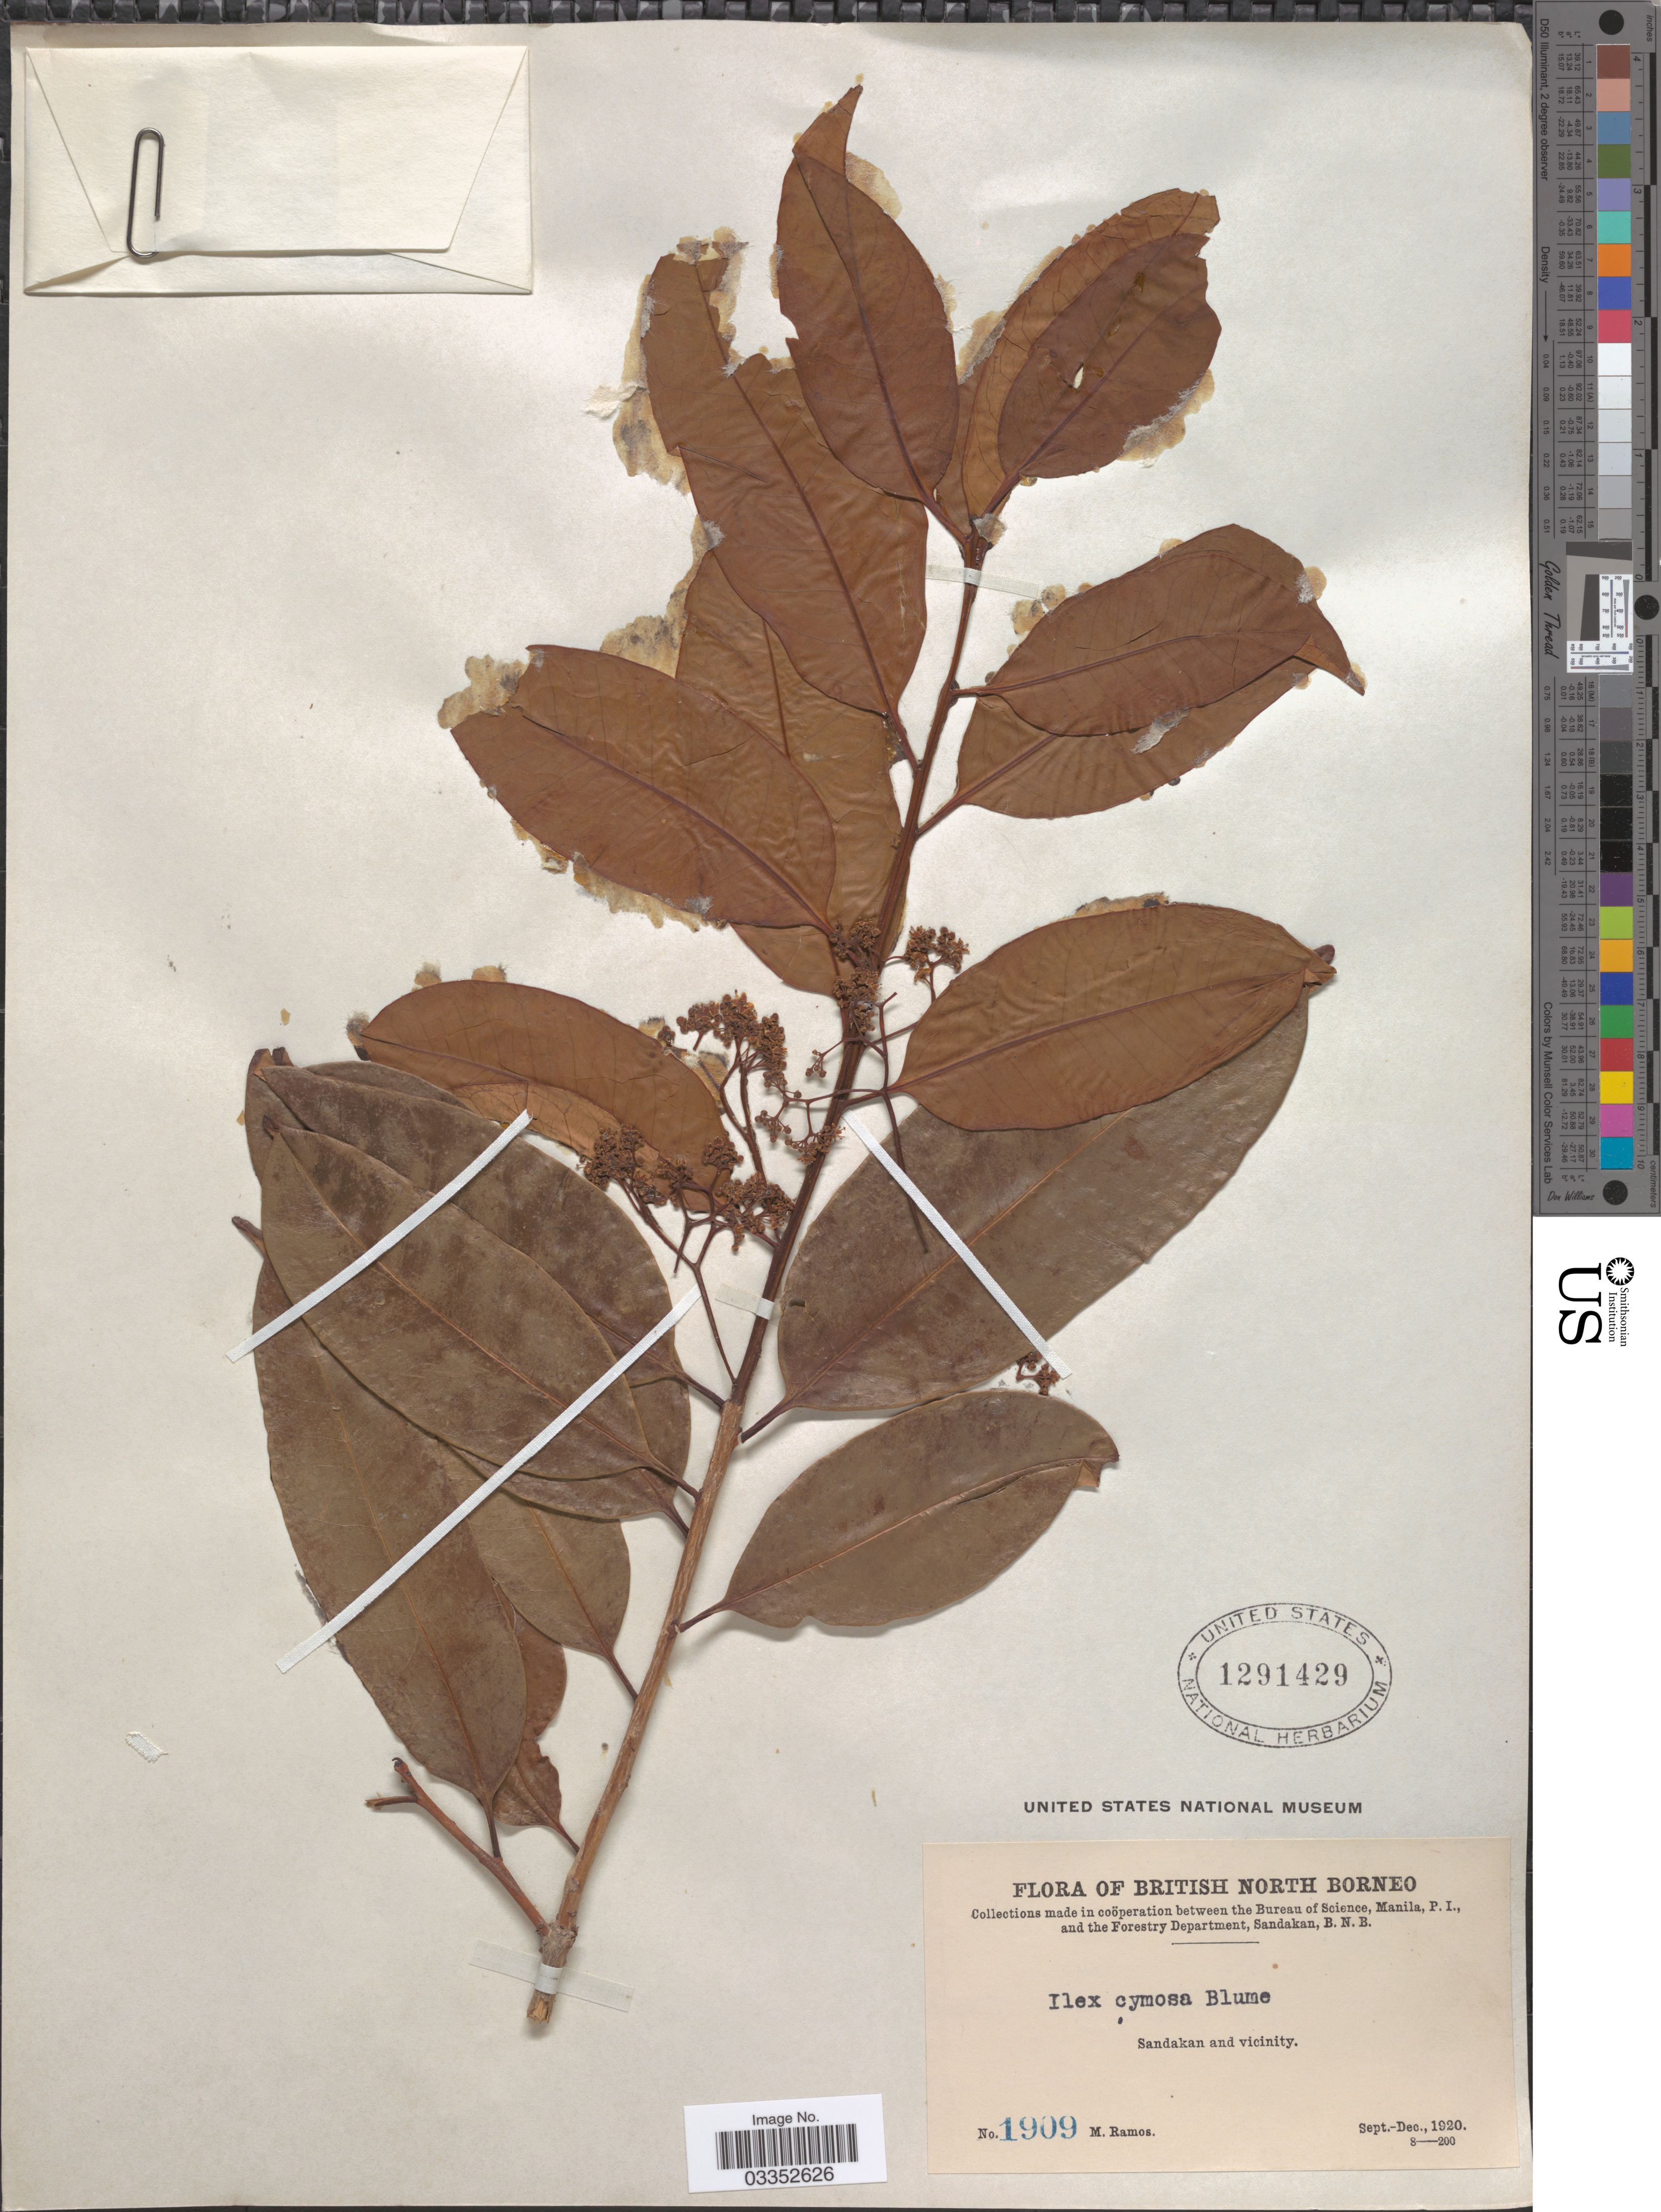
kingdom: Plantae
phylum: Tracheophyta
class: Magnoliopsida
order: Aquifoliales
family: Aquifoliaceae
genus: Ilex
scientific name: Ilex cymosa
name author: Blume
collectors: M. Ramos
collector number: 1909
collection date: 1920-09/1920-12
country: Malaysia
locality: British North Borneo. Sandakan and vicinity.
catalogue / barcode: US 1291429